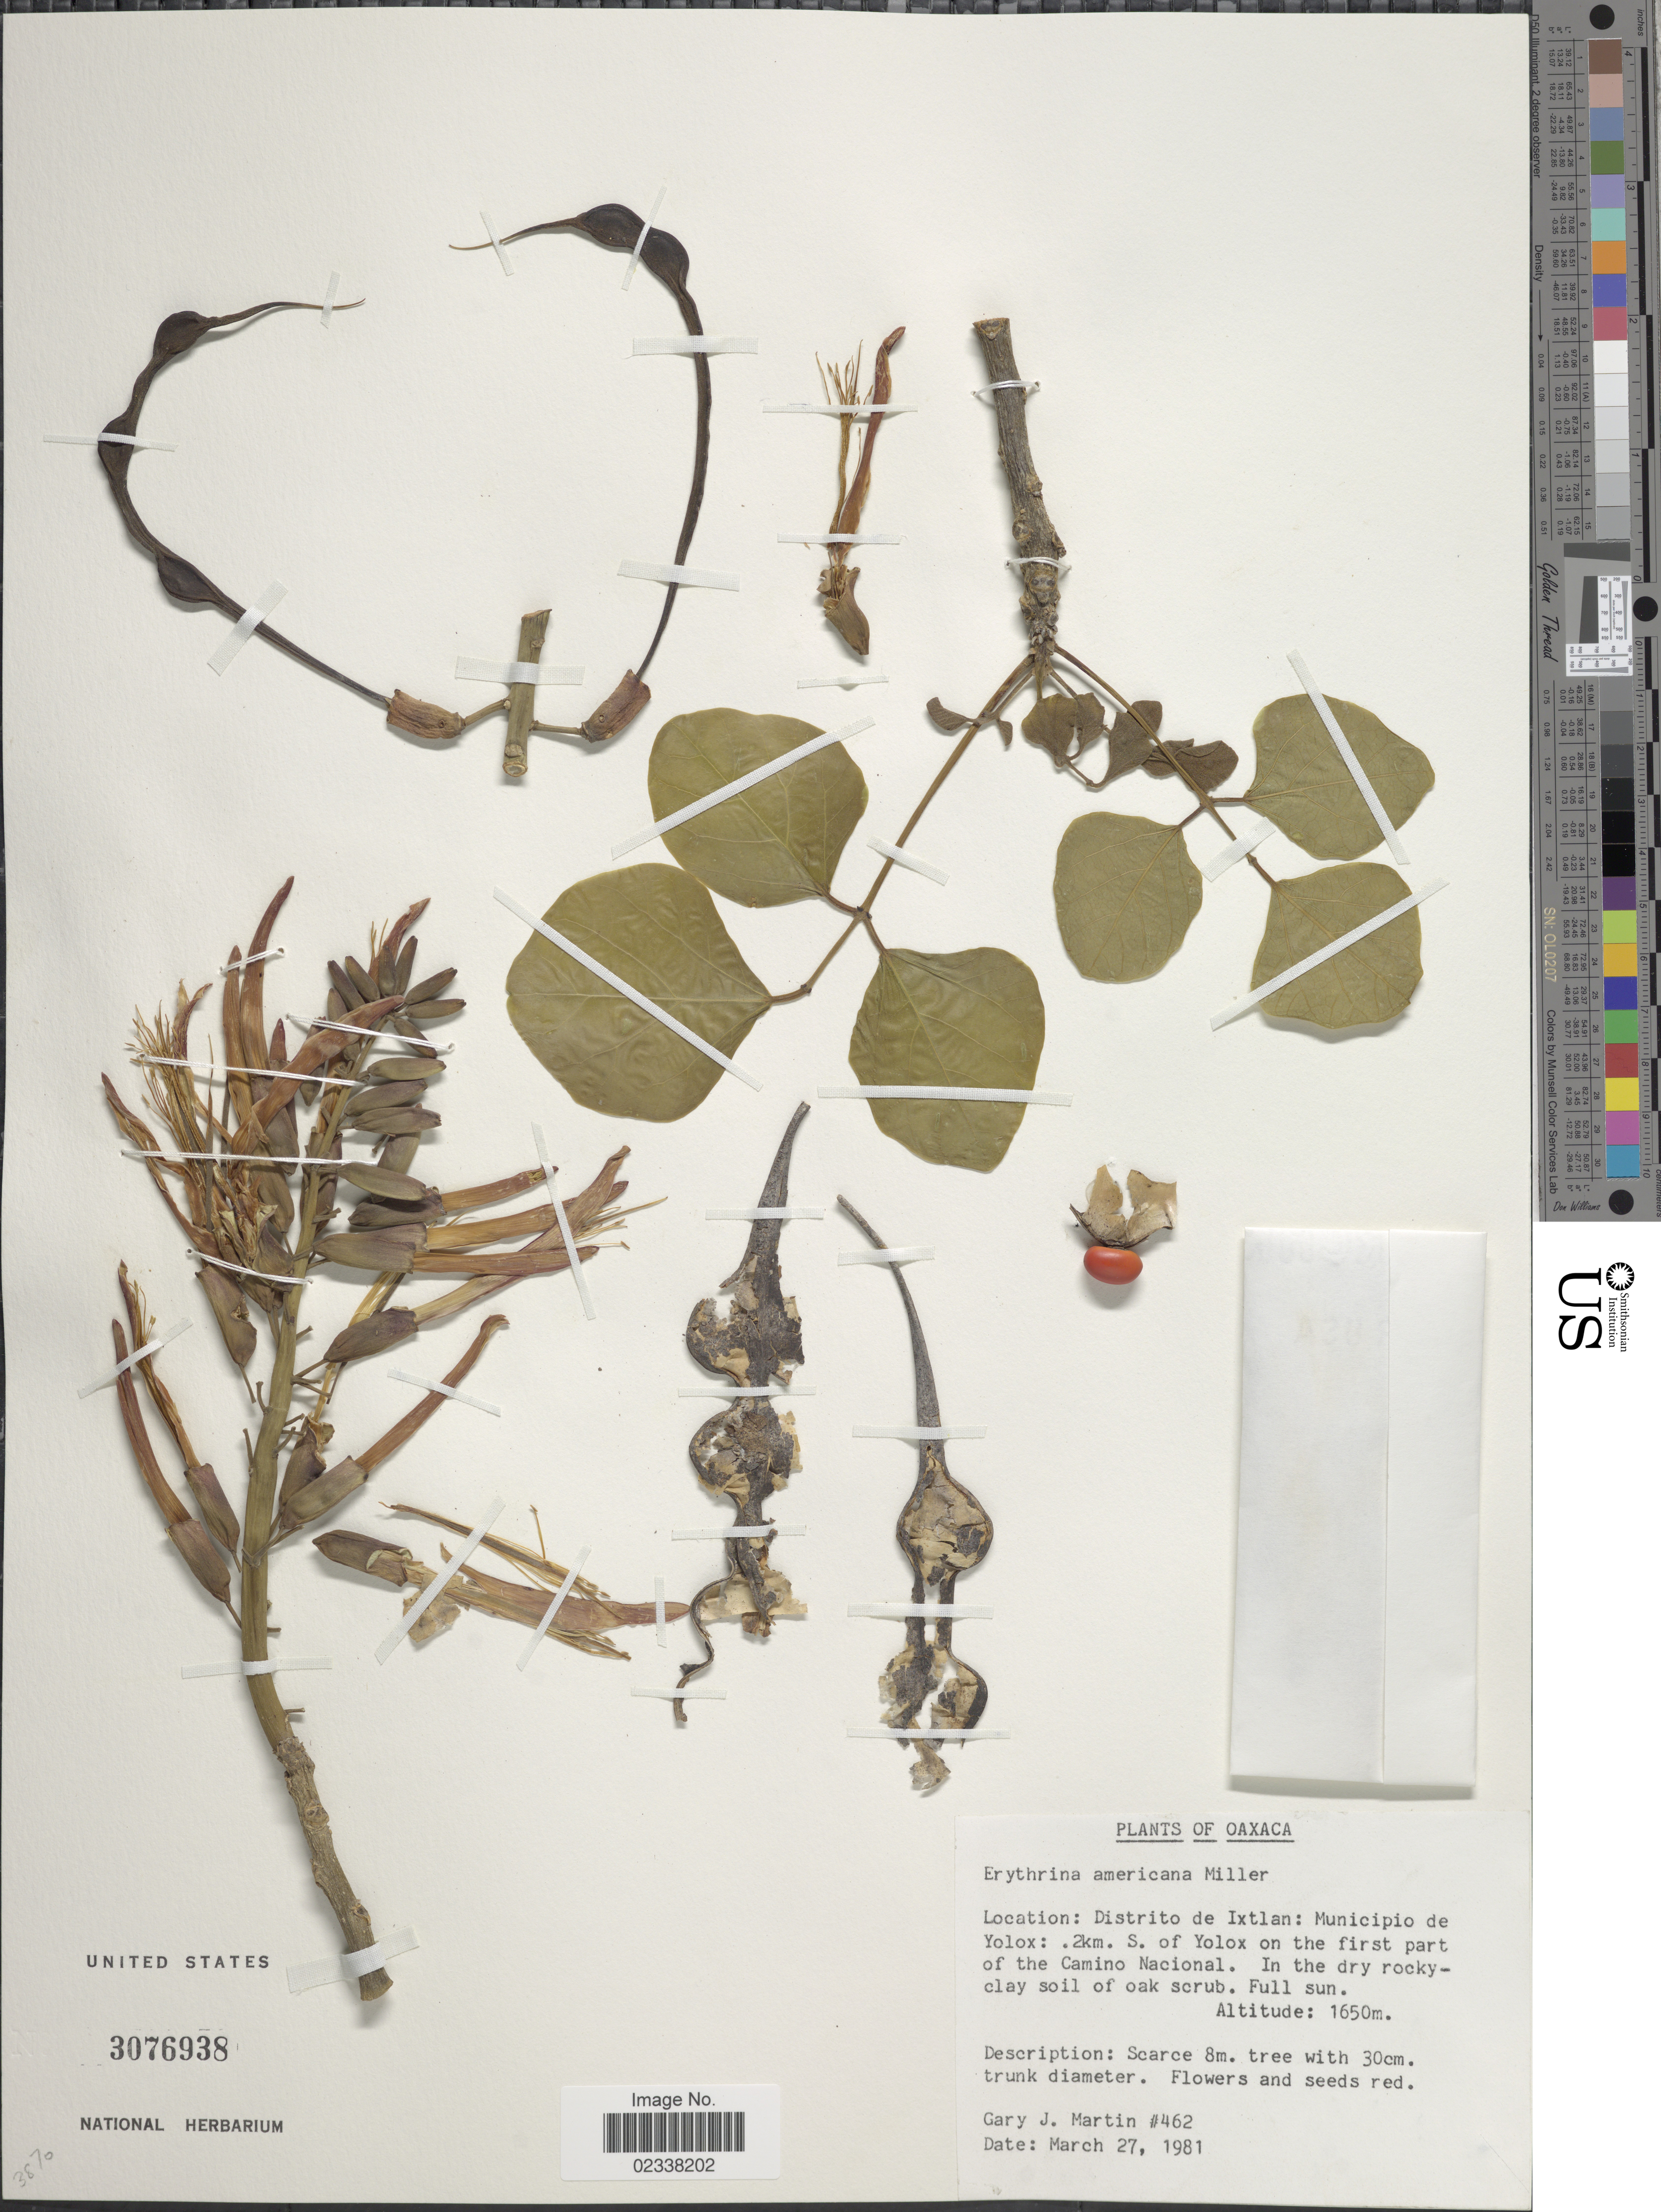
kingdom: Plantae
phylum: Tracheophyta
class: Magnoliopsida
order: Fabales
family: Fabaceae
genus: Erythrina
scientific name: Erythrina americana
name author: Mill.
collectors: G. J. Martin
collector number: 462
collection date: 1981-03-27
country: Mexico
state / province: Oaxaca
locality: Distrito de Ixtlan: Municipio de Yolox: .2km. S. of Yolox on the first part of the Camino Nacional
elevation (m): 1650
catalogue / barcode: US 3076938